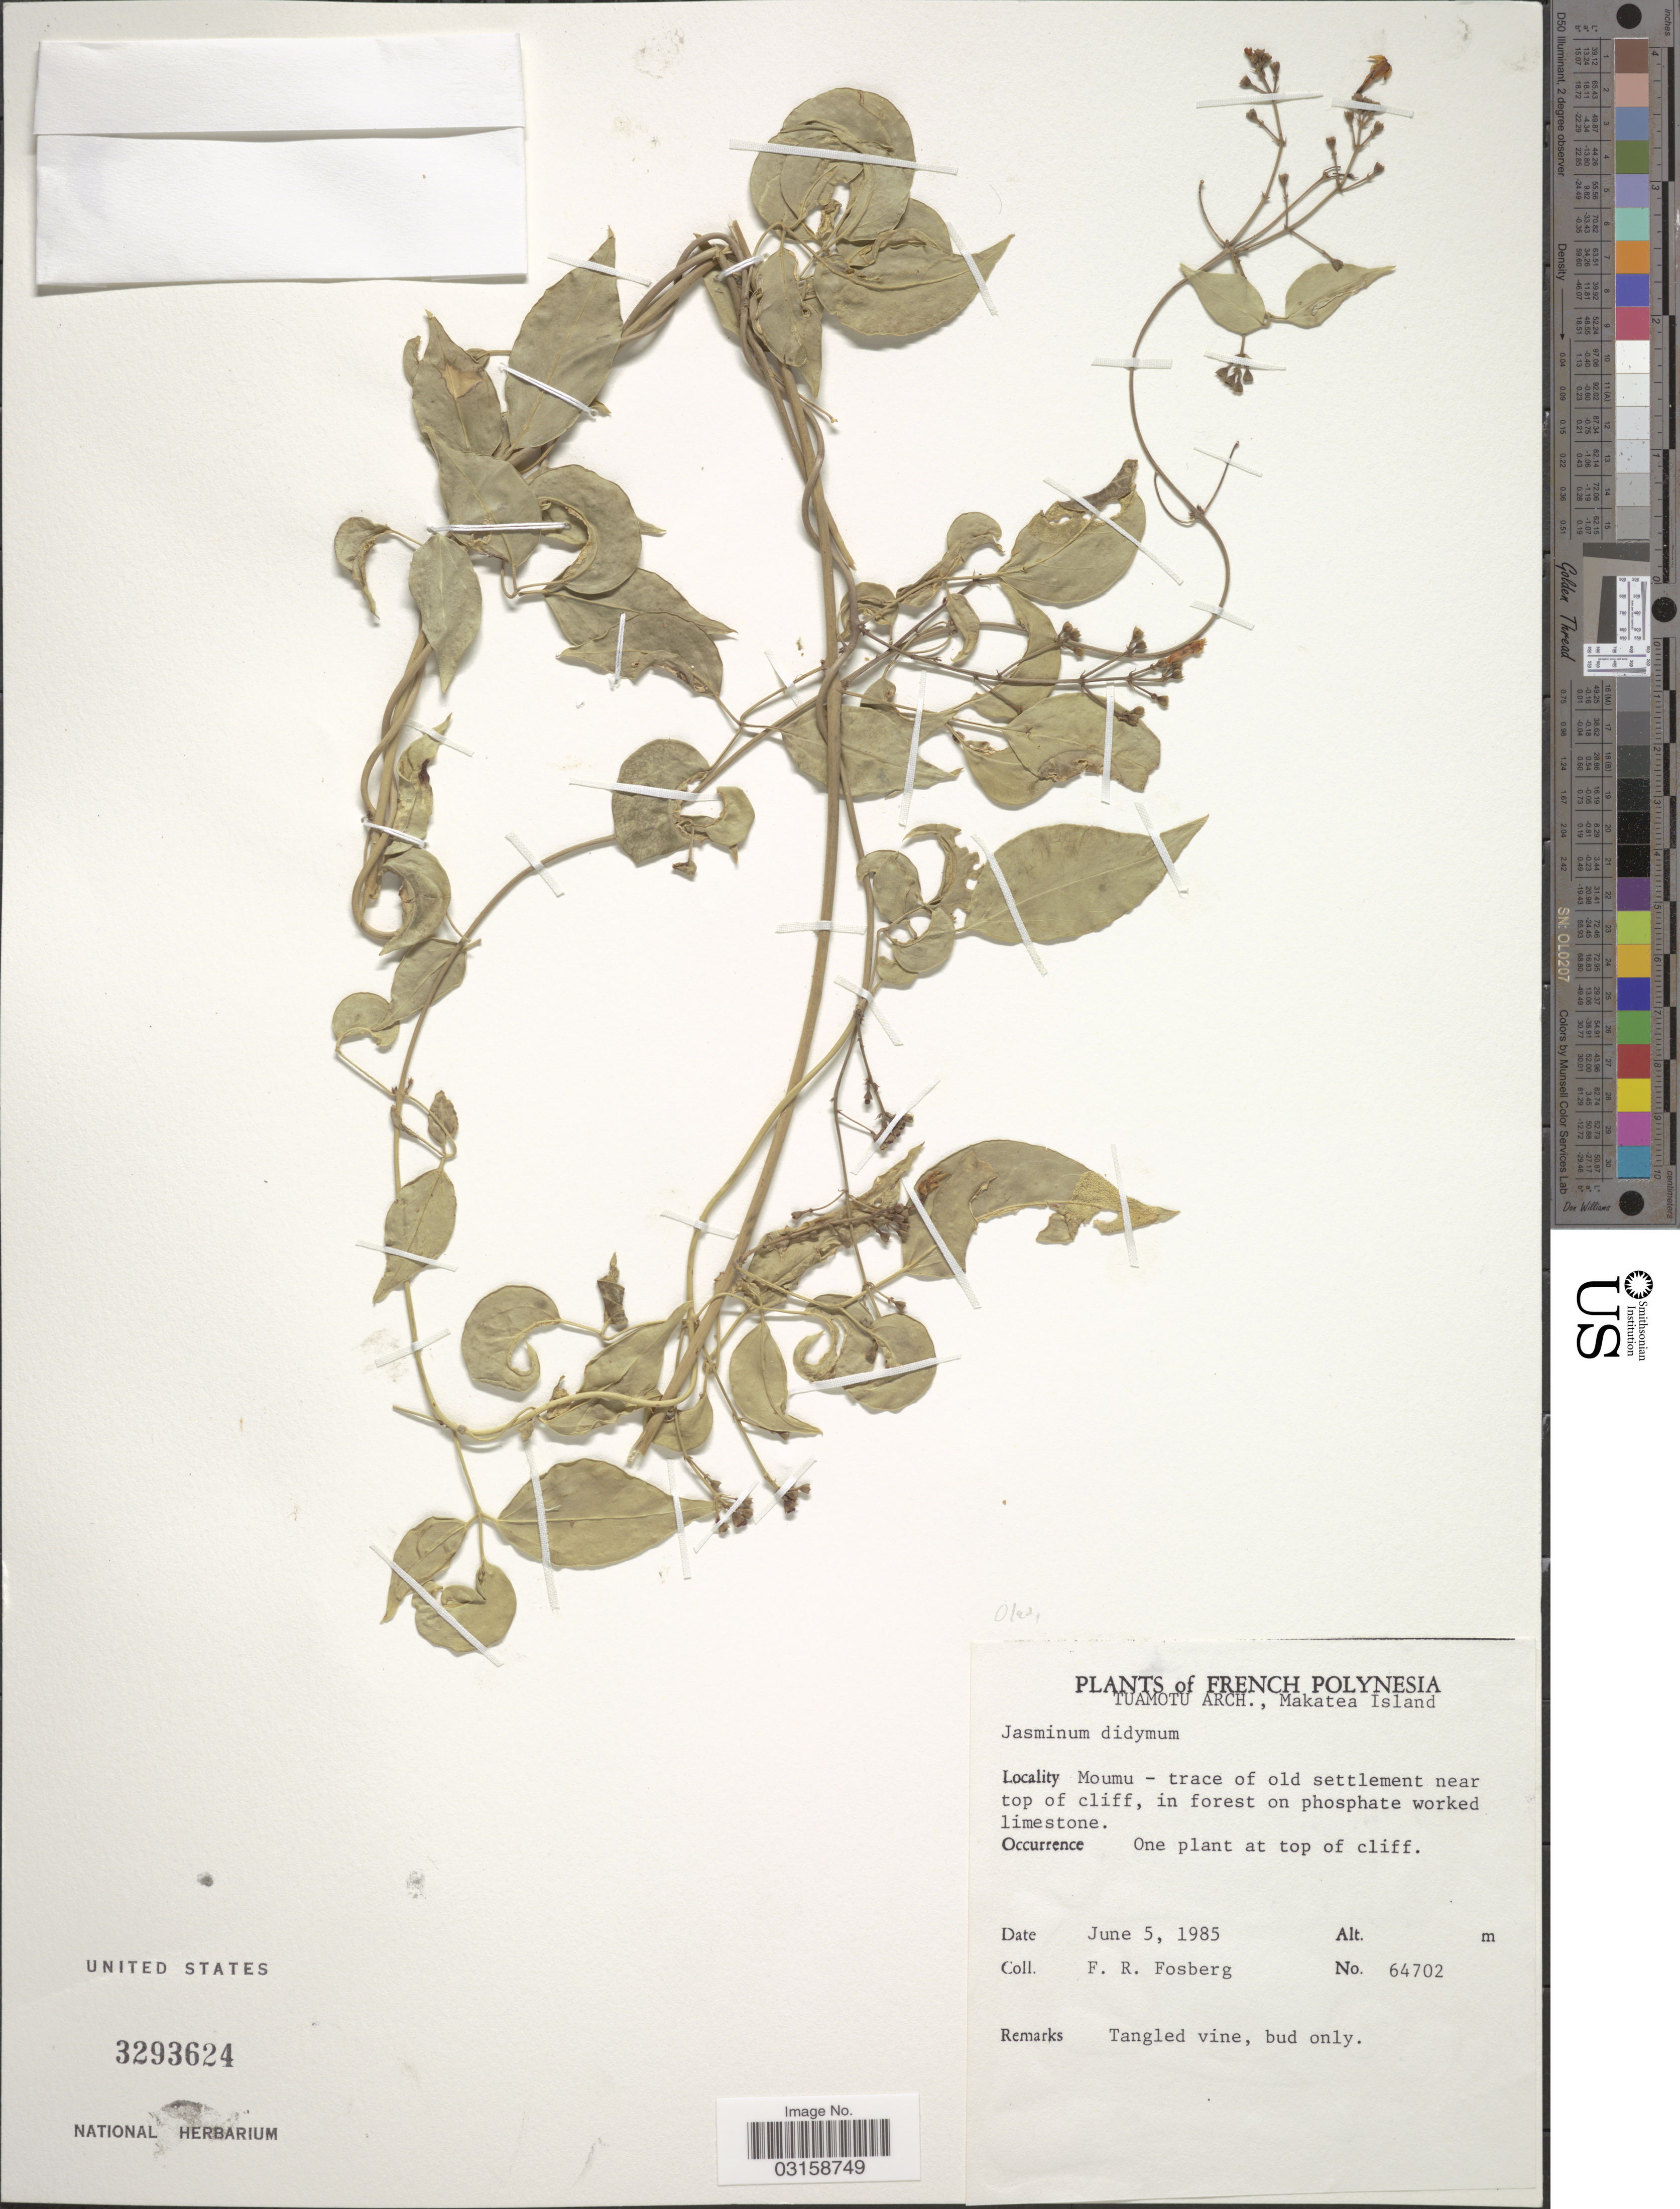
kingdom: Plantae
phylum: Tracheophyta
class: Magnoliopsida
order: Lamiales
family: Oleaceae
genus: Jasminum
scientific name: Jasminum didymum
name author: G. Forst.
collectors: F. R. Fosberg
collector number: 64702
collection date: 1985-06-05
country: French Polynesia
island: Makatea [Aurora]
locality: Tuamotu Arch., Makatea Island. Moumu.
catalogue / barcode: US 3293624